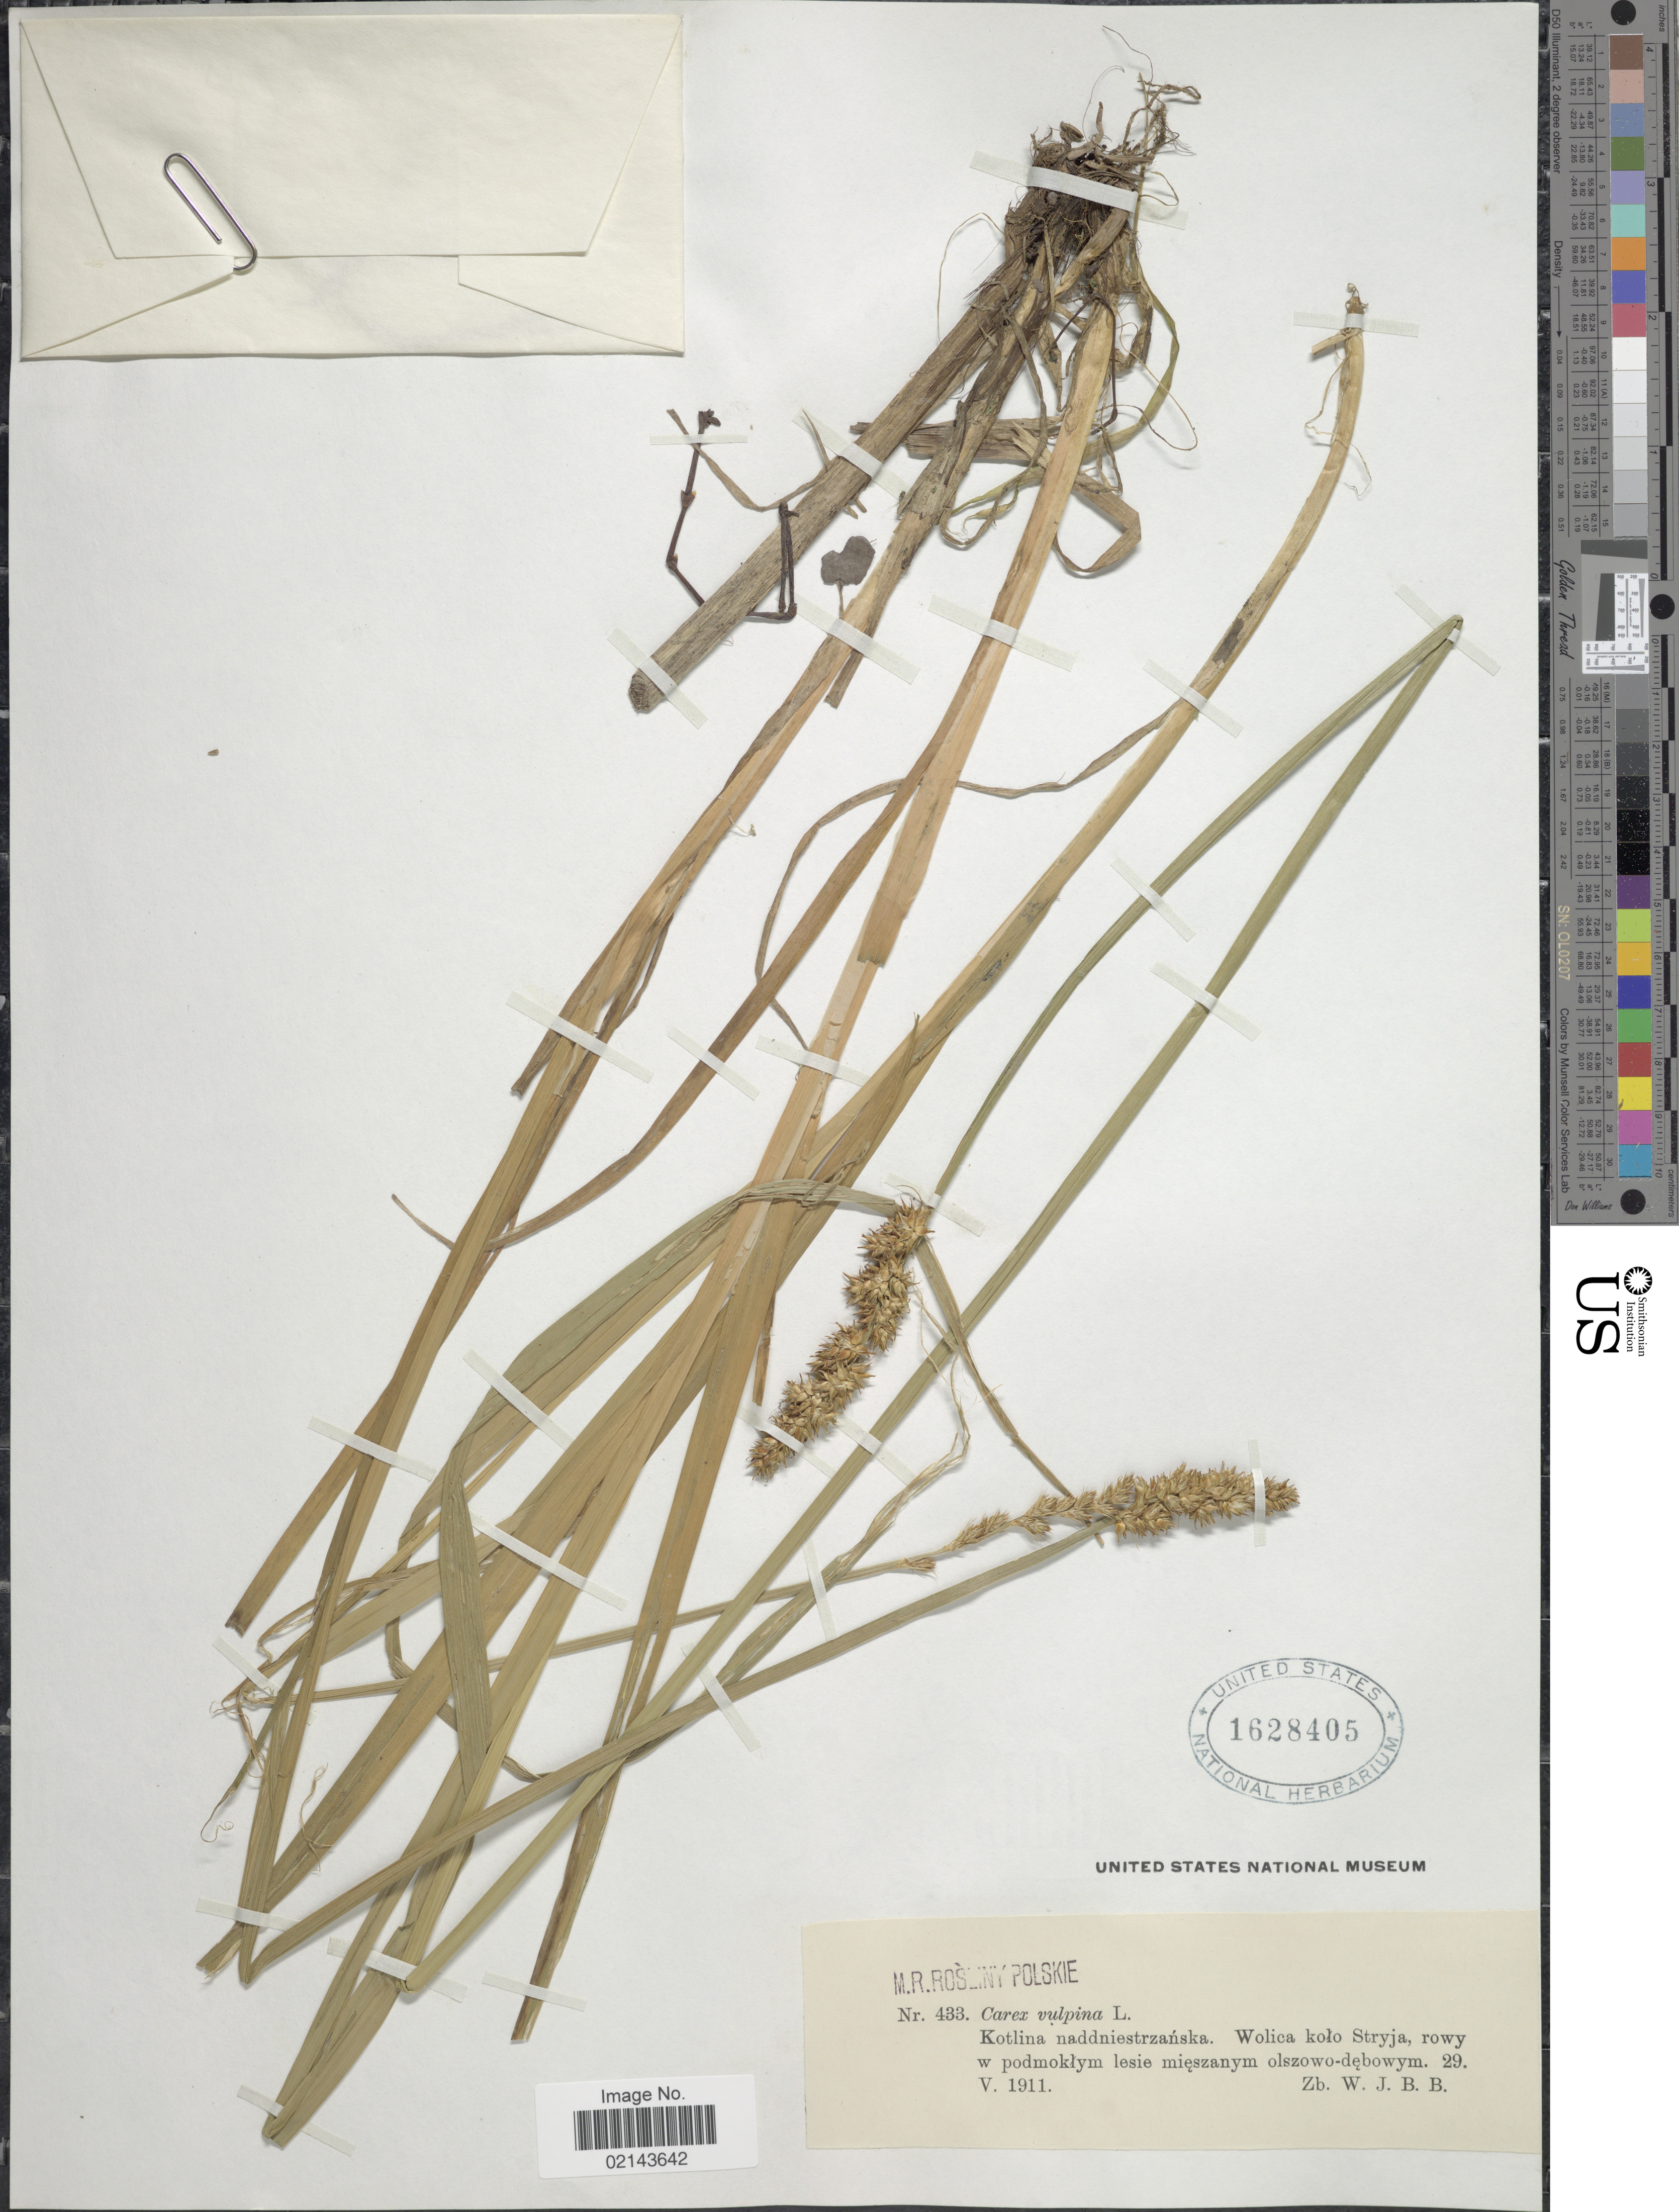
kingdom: Plantae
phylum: Tracheophyta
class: Liliopsida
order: Poales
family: Cyperaceae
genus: Carex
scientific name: Carex vulpina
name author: L.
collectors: W. J. B. B.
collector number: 433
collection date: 1911-05-29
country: Poland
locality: Kotlina naddniestrzanska. Wolica kolo Stryja, rowy w podmoklym lesie mieszanym olszowo-debowym.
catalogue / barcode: US 1628405